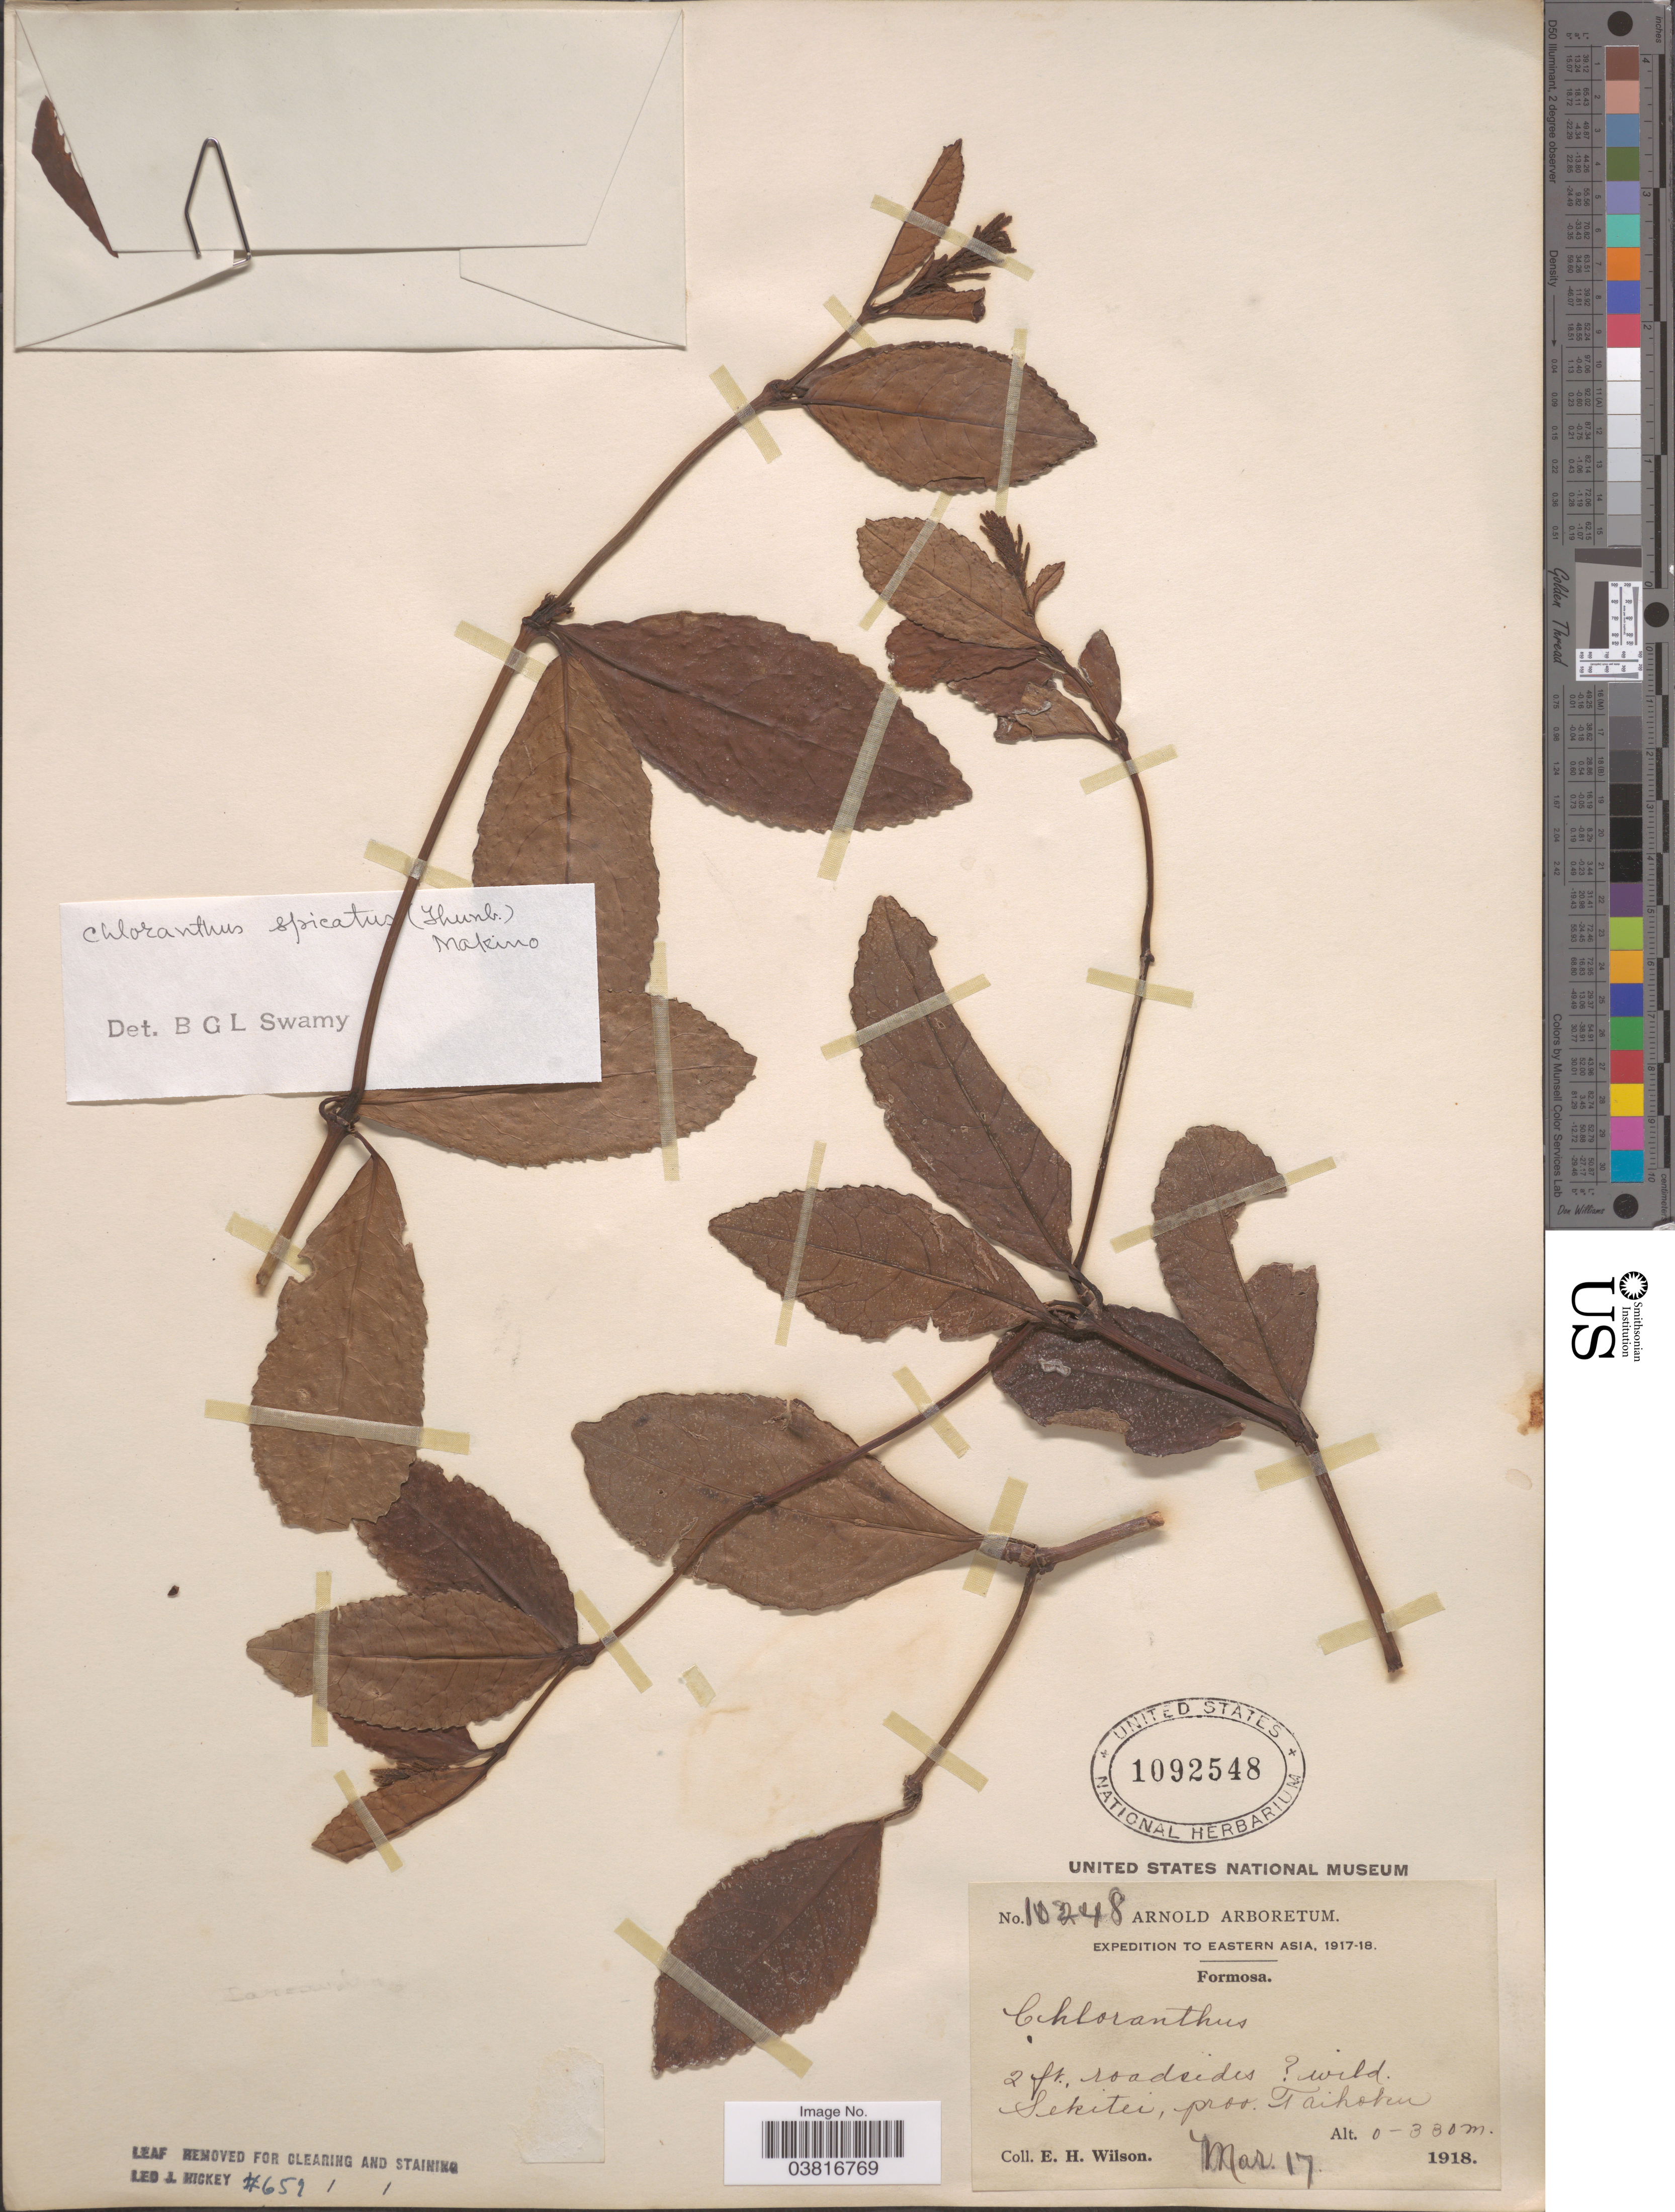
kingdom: Plantae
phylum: Tracheophyta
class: Magnoliopsida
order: Chloranthales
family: Chloranthaceae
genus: Chloranthus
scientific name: Chloranthus spicatus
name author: Makino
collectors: E. Wilson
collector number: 10248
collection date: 1918-03-17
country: Taiwan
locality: Eastern Asia. Formosa. Sekitei, prov. Taihoku.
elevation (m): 0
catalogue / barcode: US 1092548